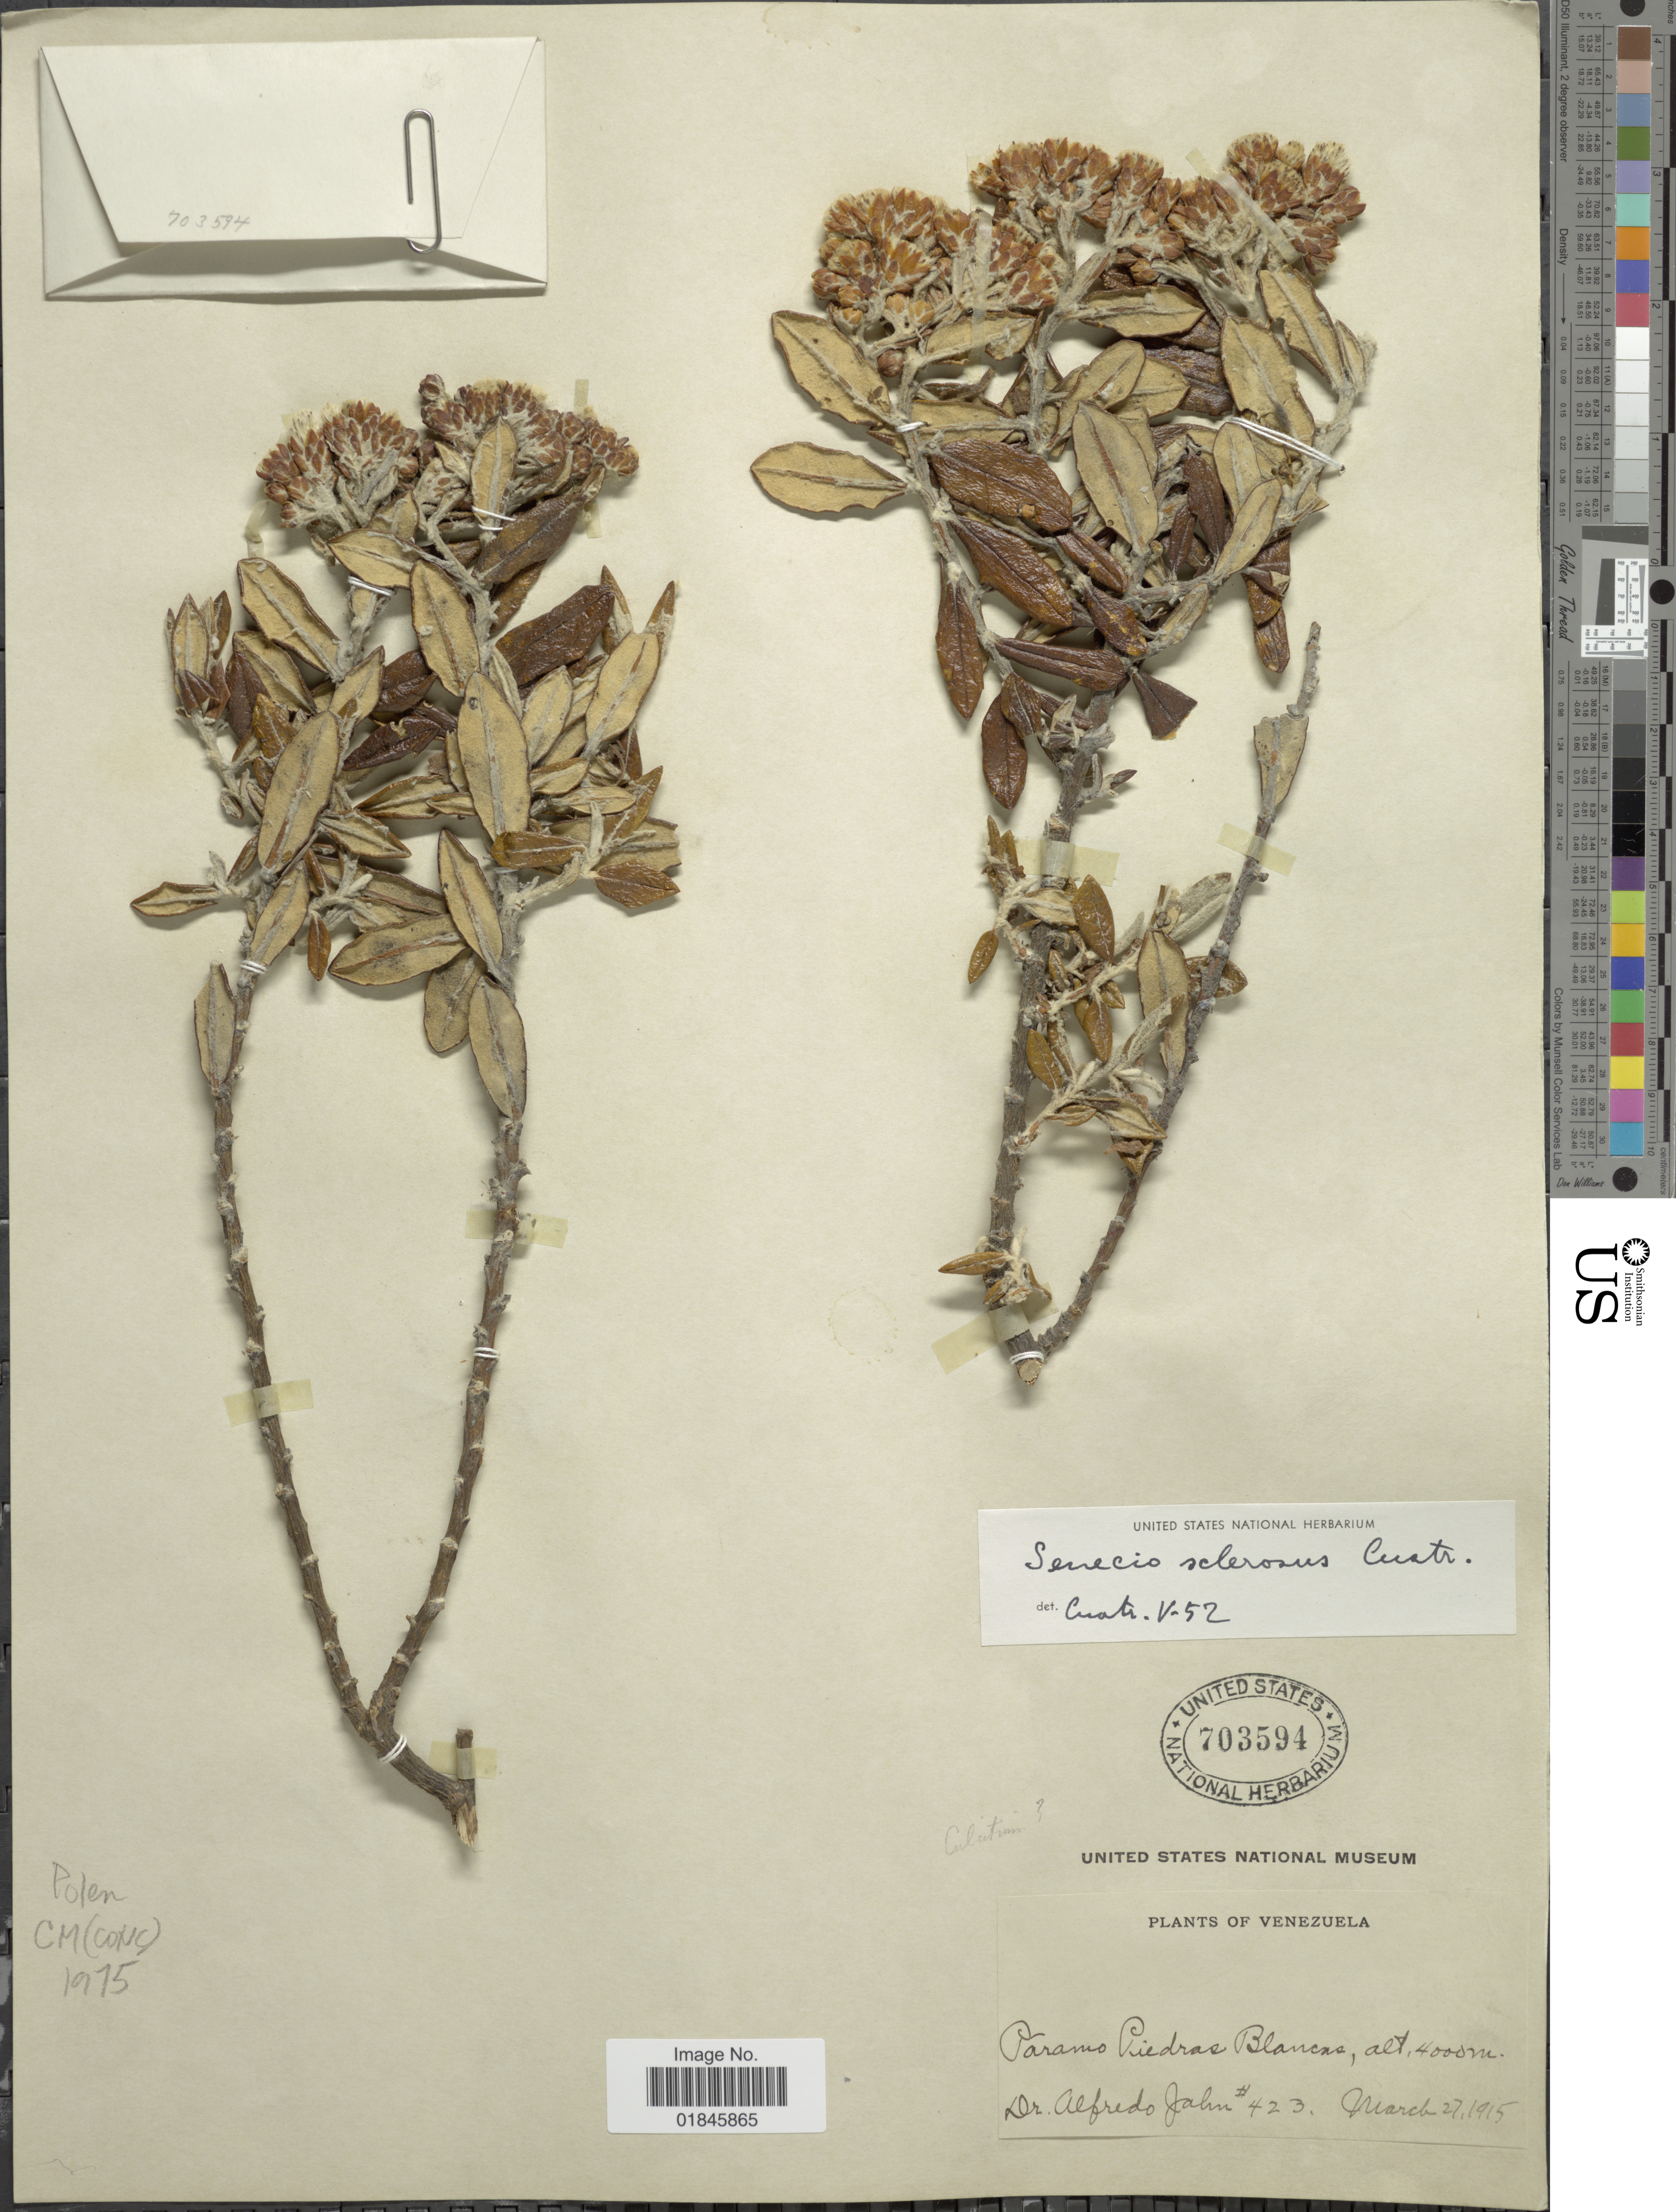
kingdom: Plantae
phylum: Tracheophyta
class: Magnoliopsida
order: Asterales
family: Asteraceae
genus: Pentacalia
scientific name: Pentacalia sclerosa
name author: (Cuatrec.) Cuatrec.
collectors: A. Jahn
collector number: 423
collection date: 1915-03-27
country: Venezuela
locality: Páramo Piedras Blancas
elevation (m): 4000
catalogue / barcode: US 703594